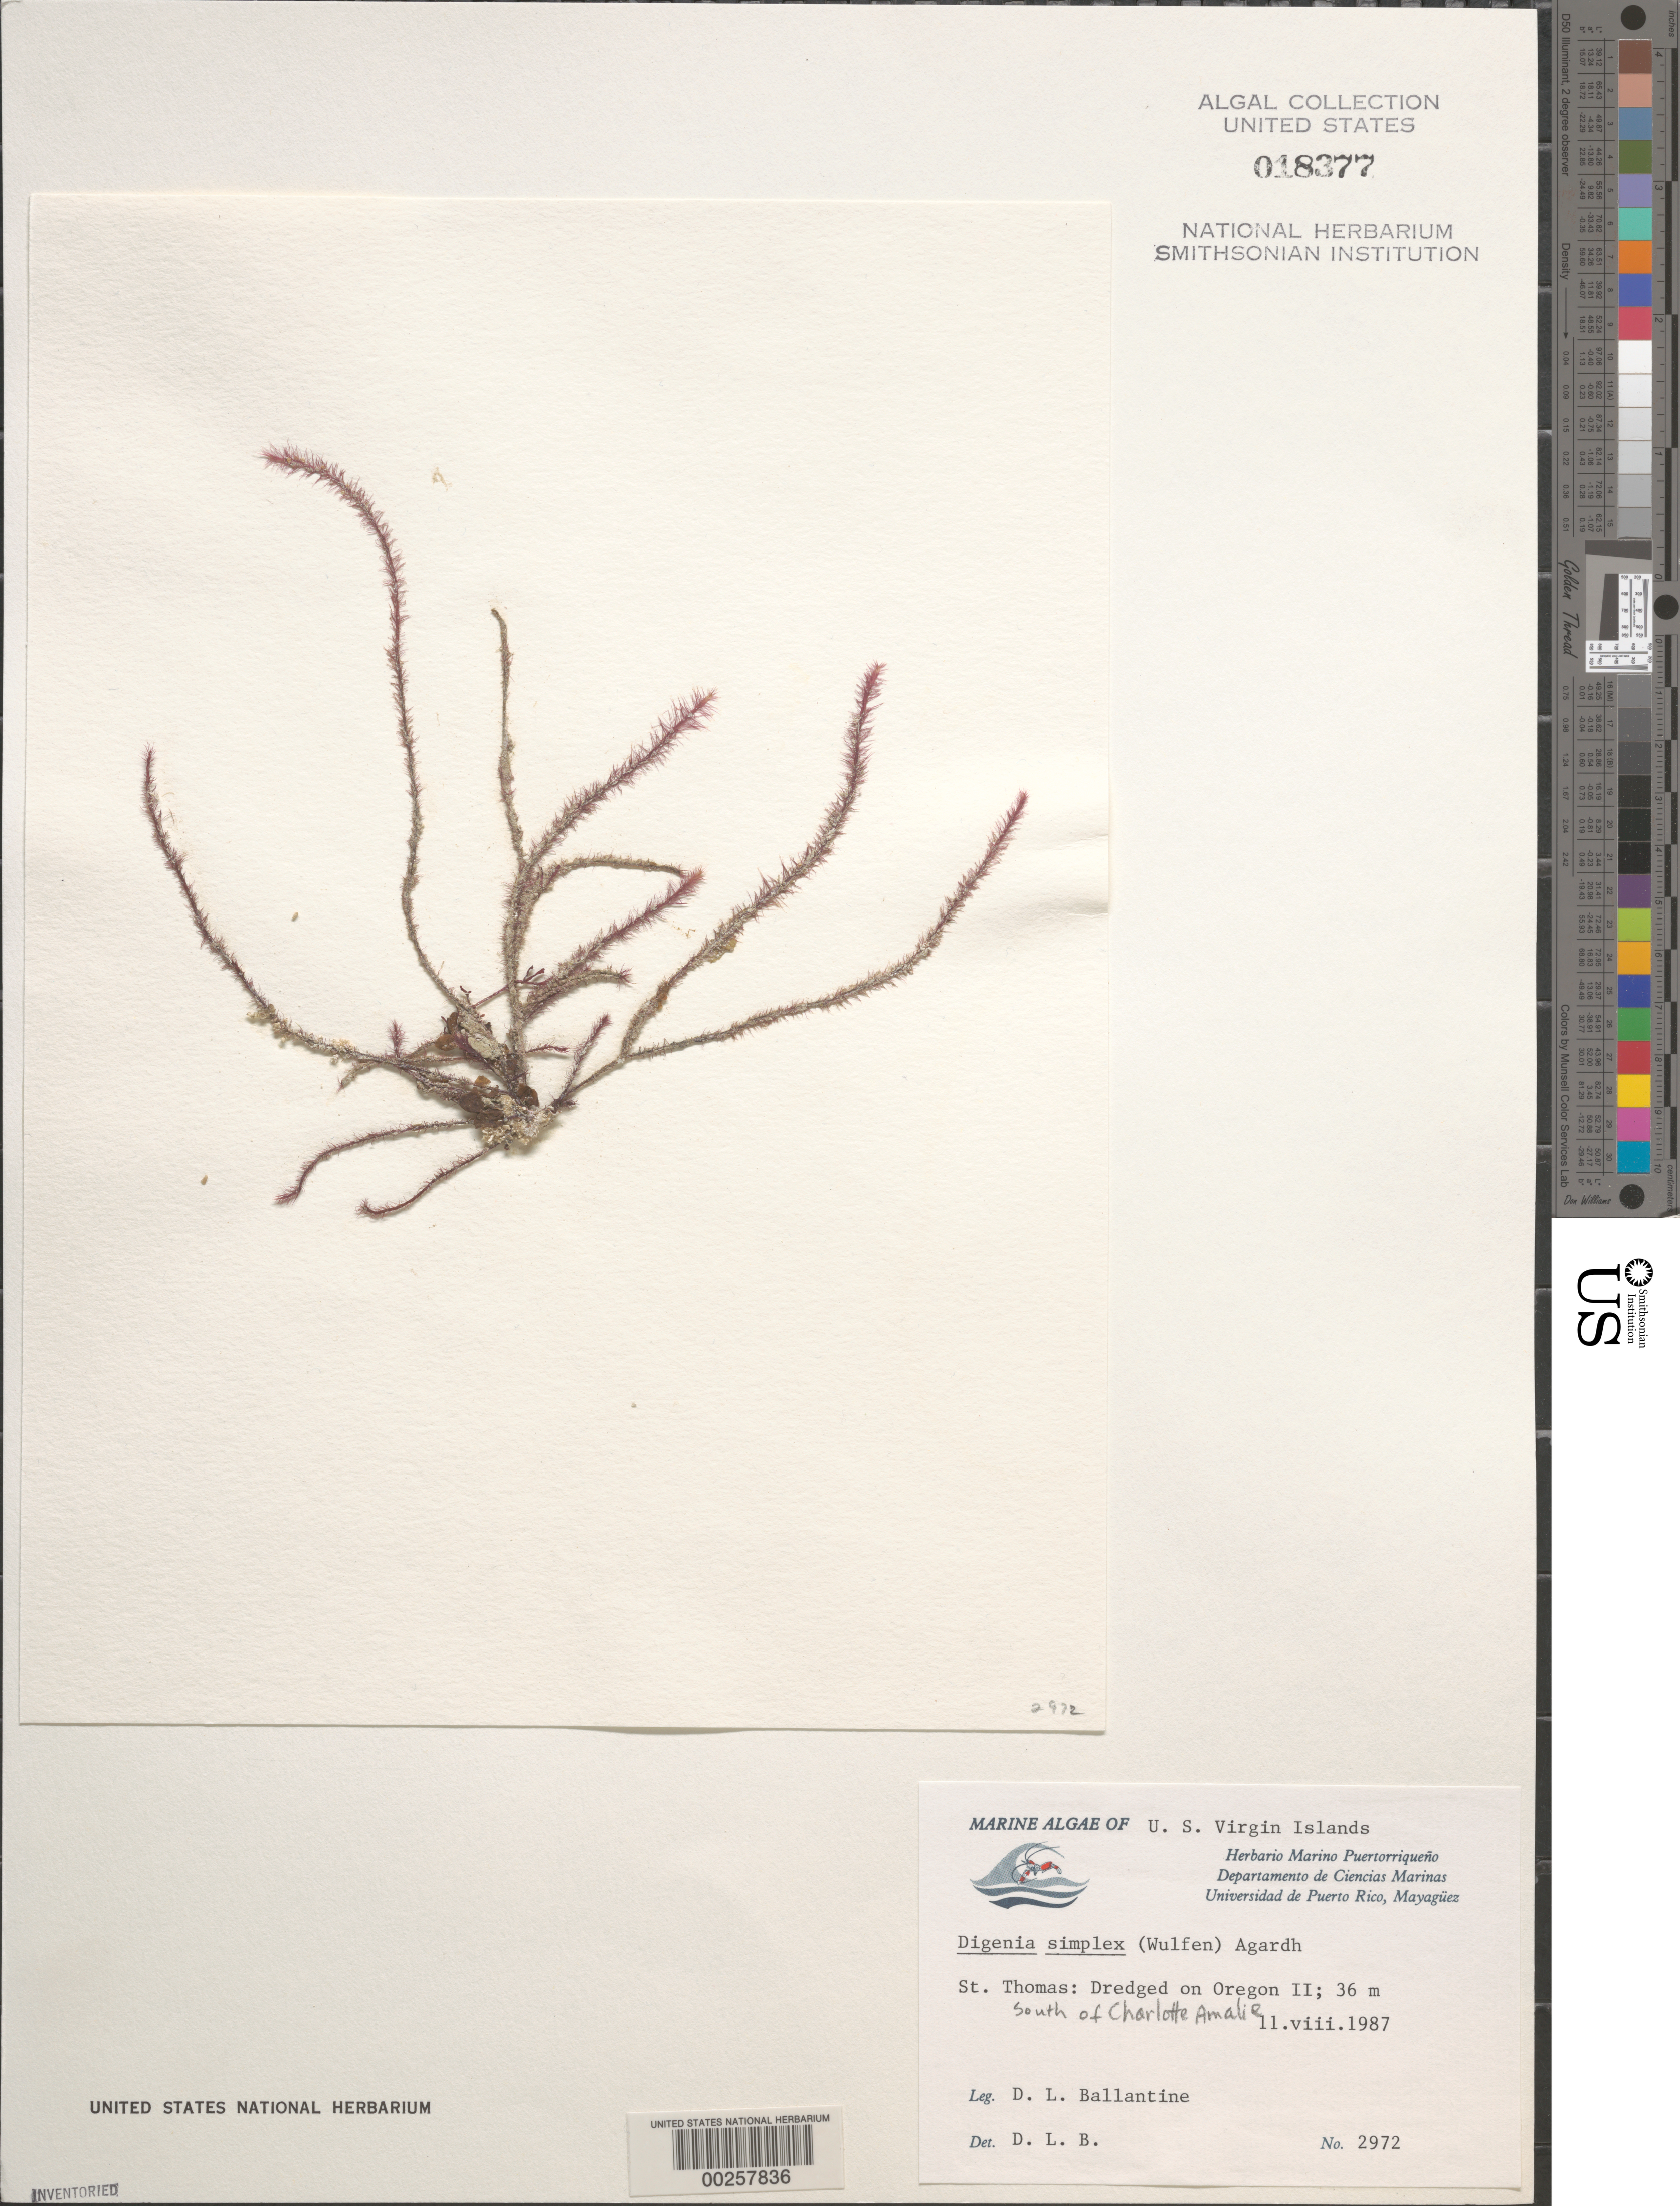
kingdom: Plantae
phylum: Rhodophyta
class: Florideophyceae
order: Ceramiales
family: Rhodomelaceae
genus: Digenea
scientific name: Digenea simplex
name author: (Wulfen) C. Agardh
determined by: Ballantine, D. L.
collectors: D.L. Ballantine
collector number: DLB 2972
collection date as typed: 11 Aug 1987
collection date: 1987-08-11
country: U.S. Virgin Islands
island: St. Thomas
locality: South of Charlotte Amalie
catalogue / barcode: US 18377